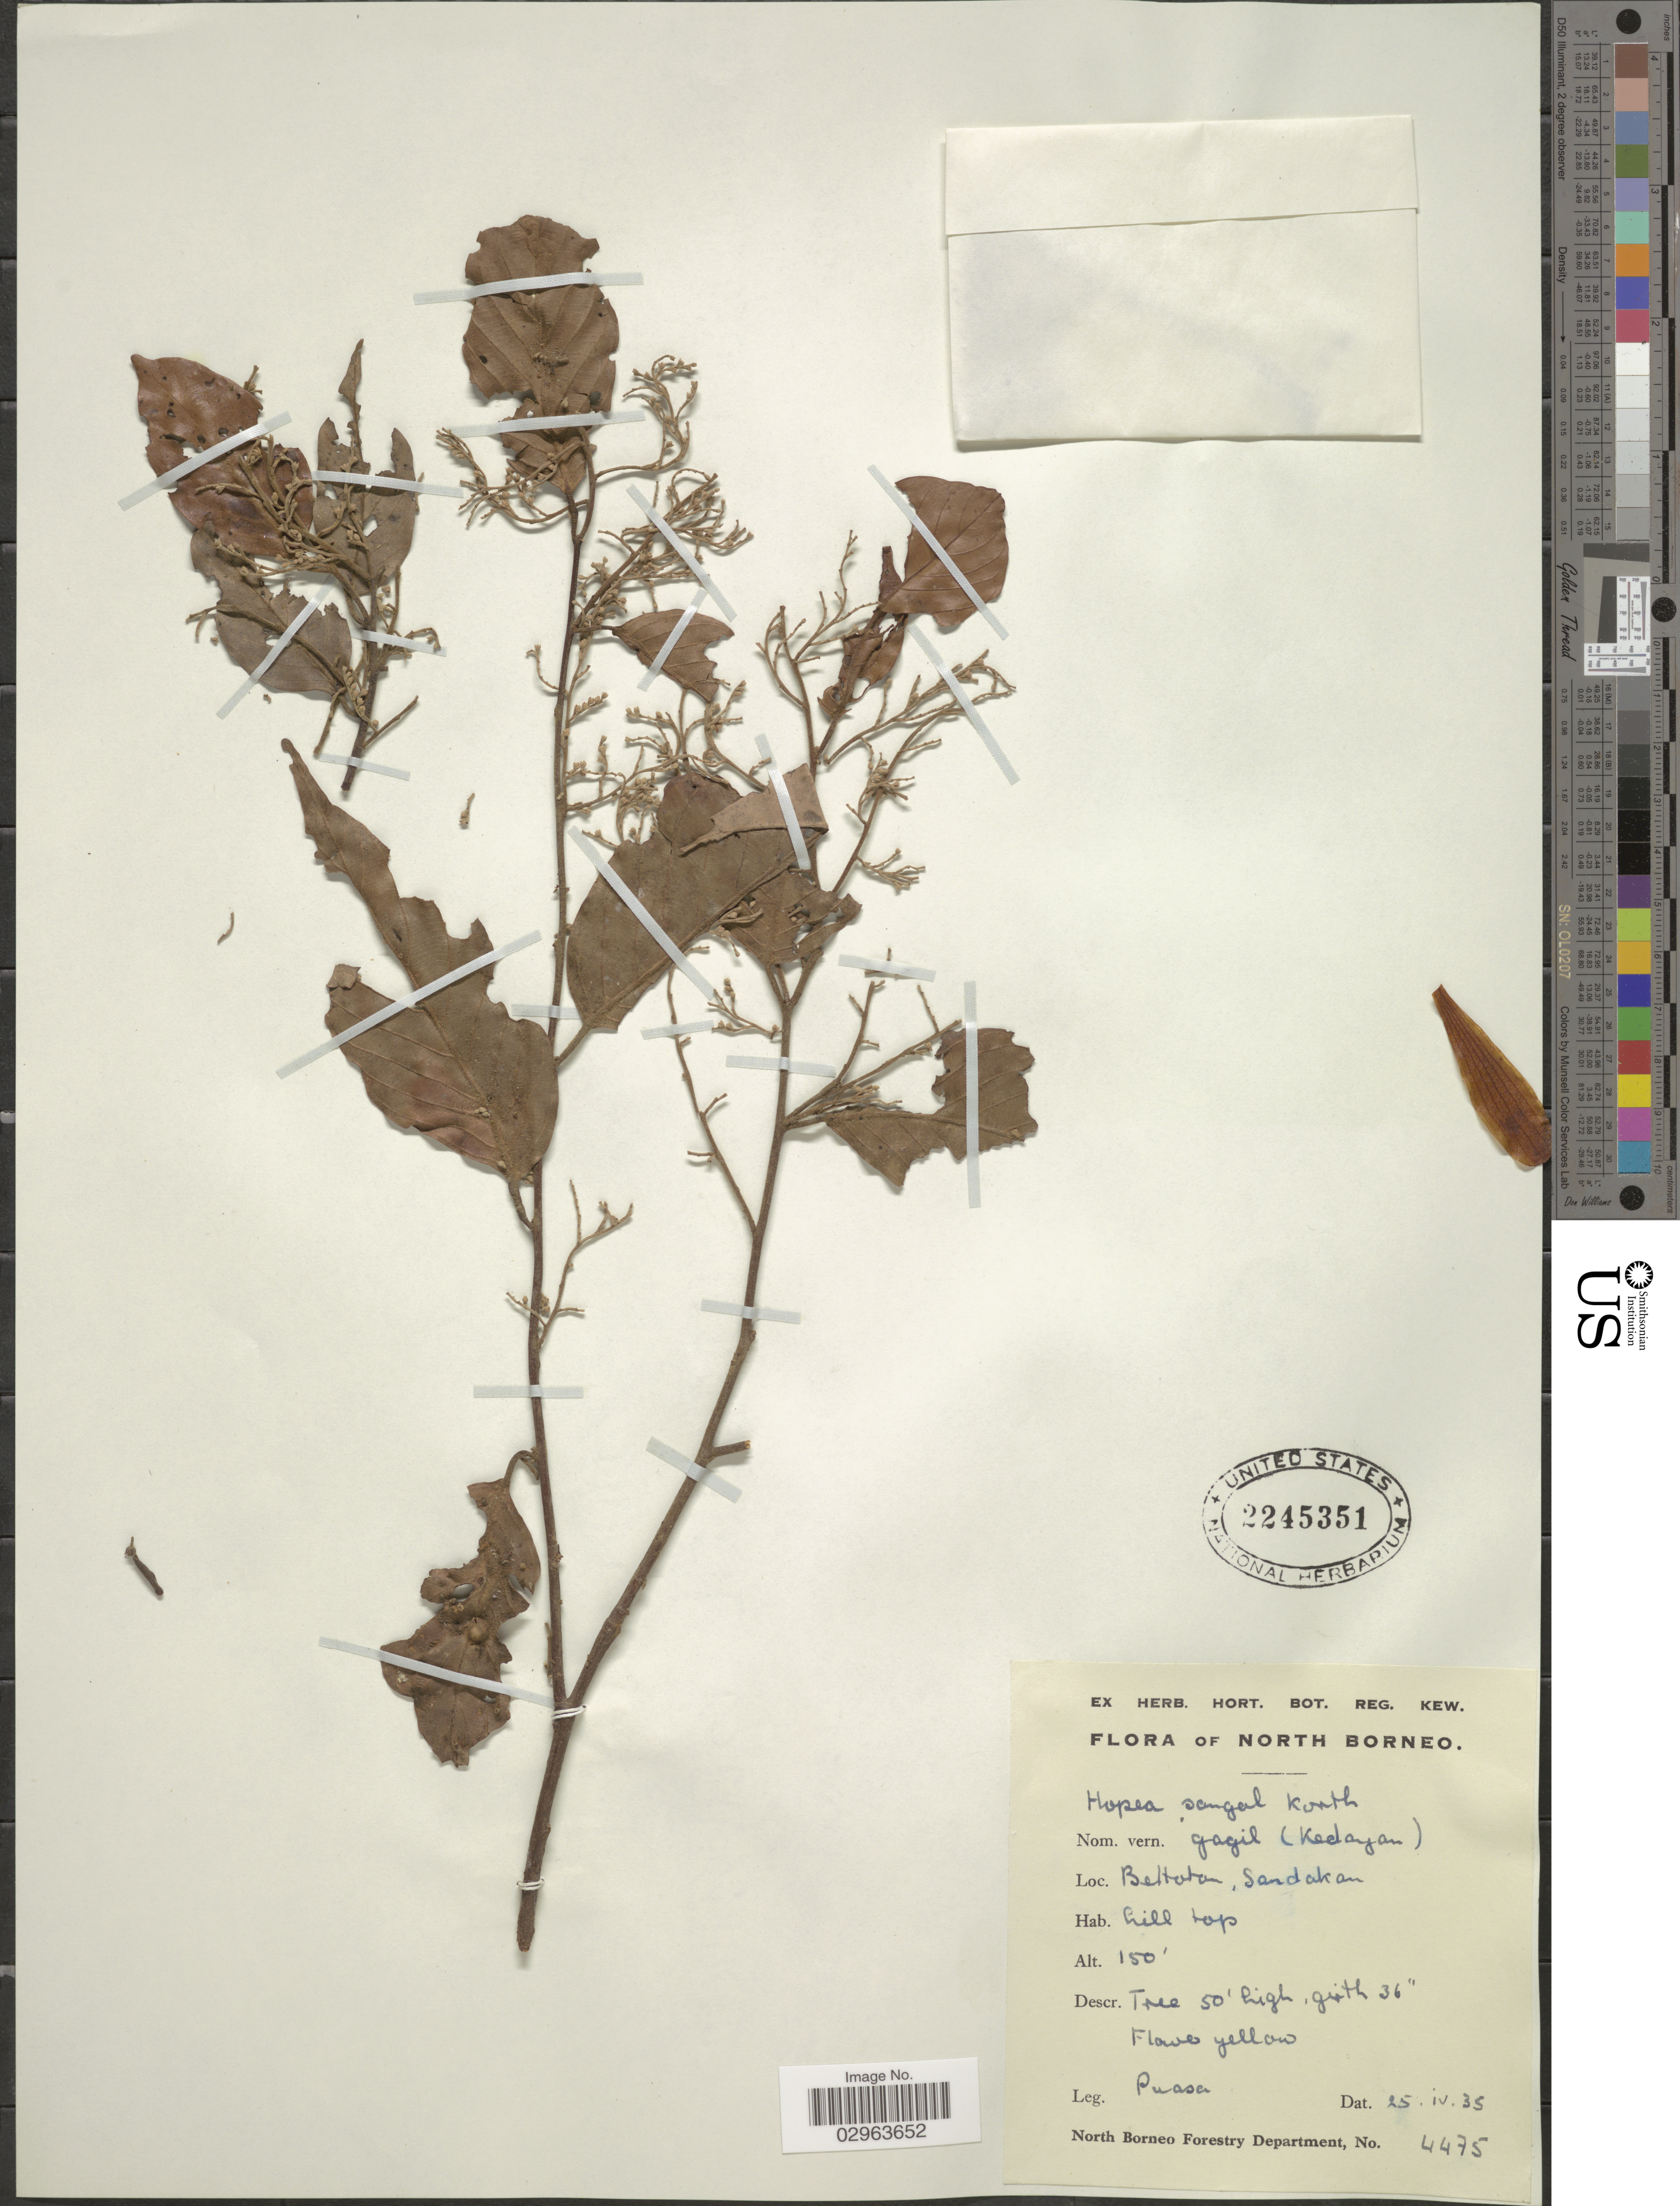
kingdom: Plantae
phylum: Tracheophyta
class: Magnoliopsida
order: Malvales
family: Dipterocarpaceae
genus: Hopea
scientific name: Hopea sangal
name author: Korth.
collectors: Puasa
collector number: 4475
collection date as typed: Transcribed d/m/y: 25/4/35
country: Malaysia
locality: North Borneo. Bettatan, Sandakan.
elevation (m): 46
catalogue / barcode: US 2245351